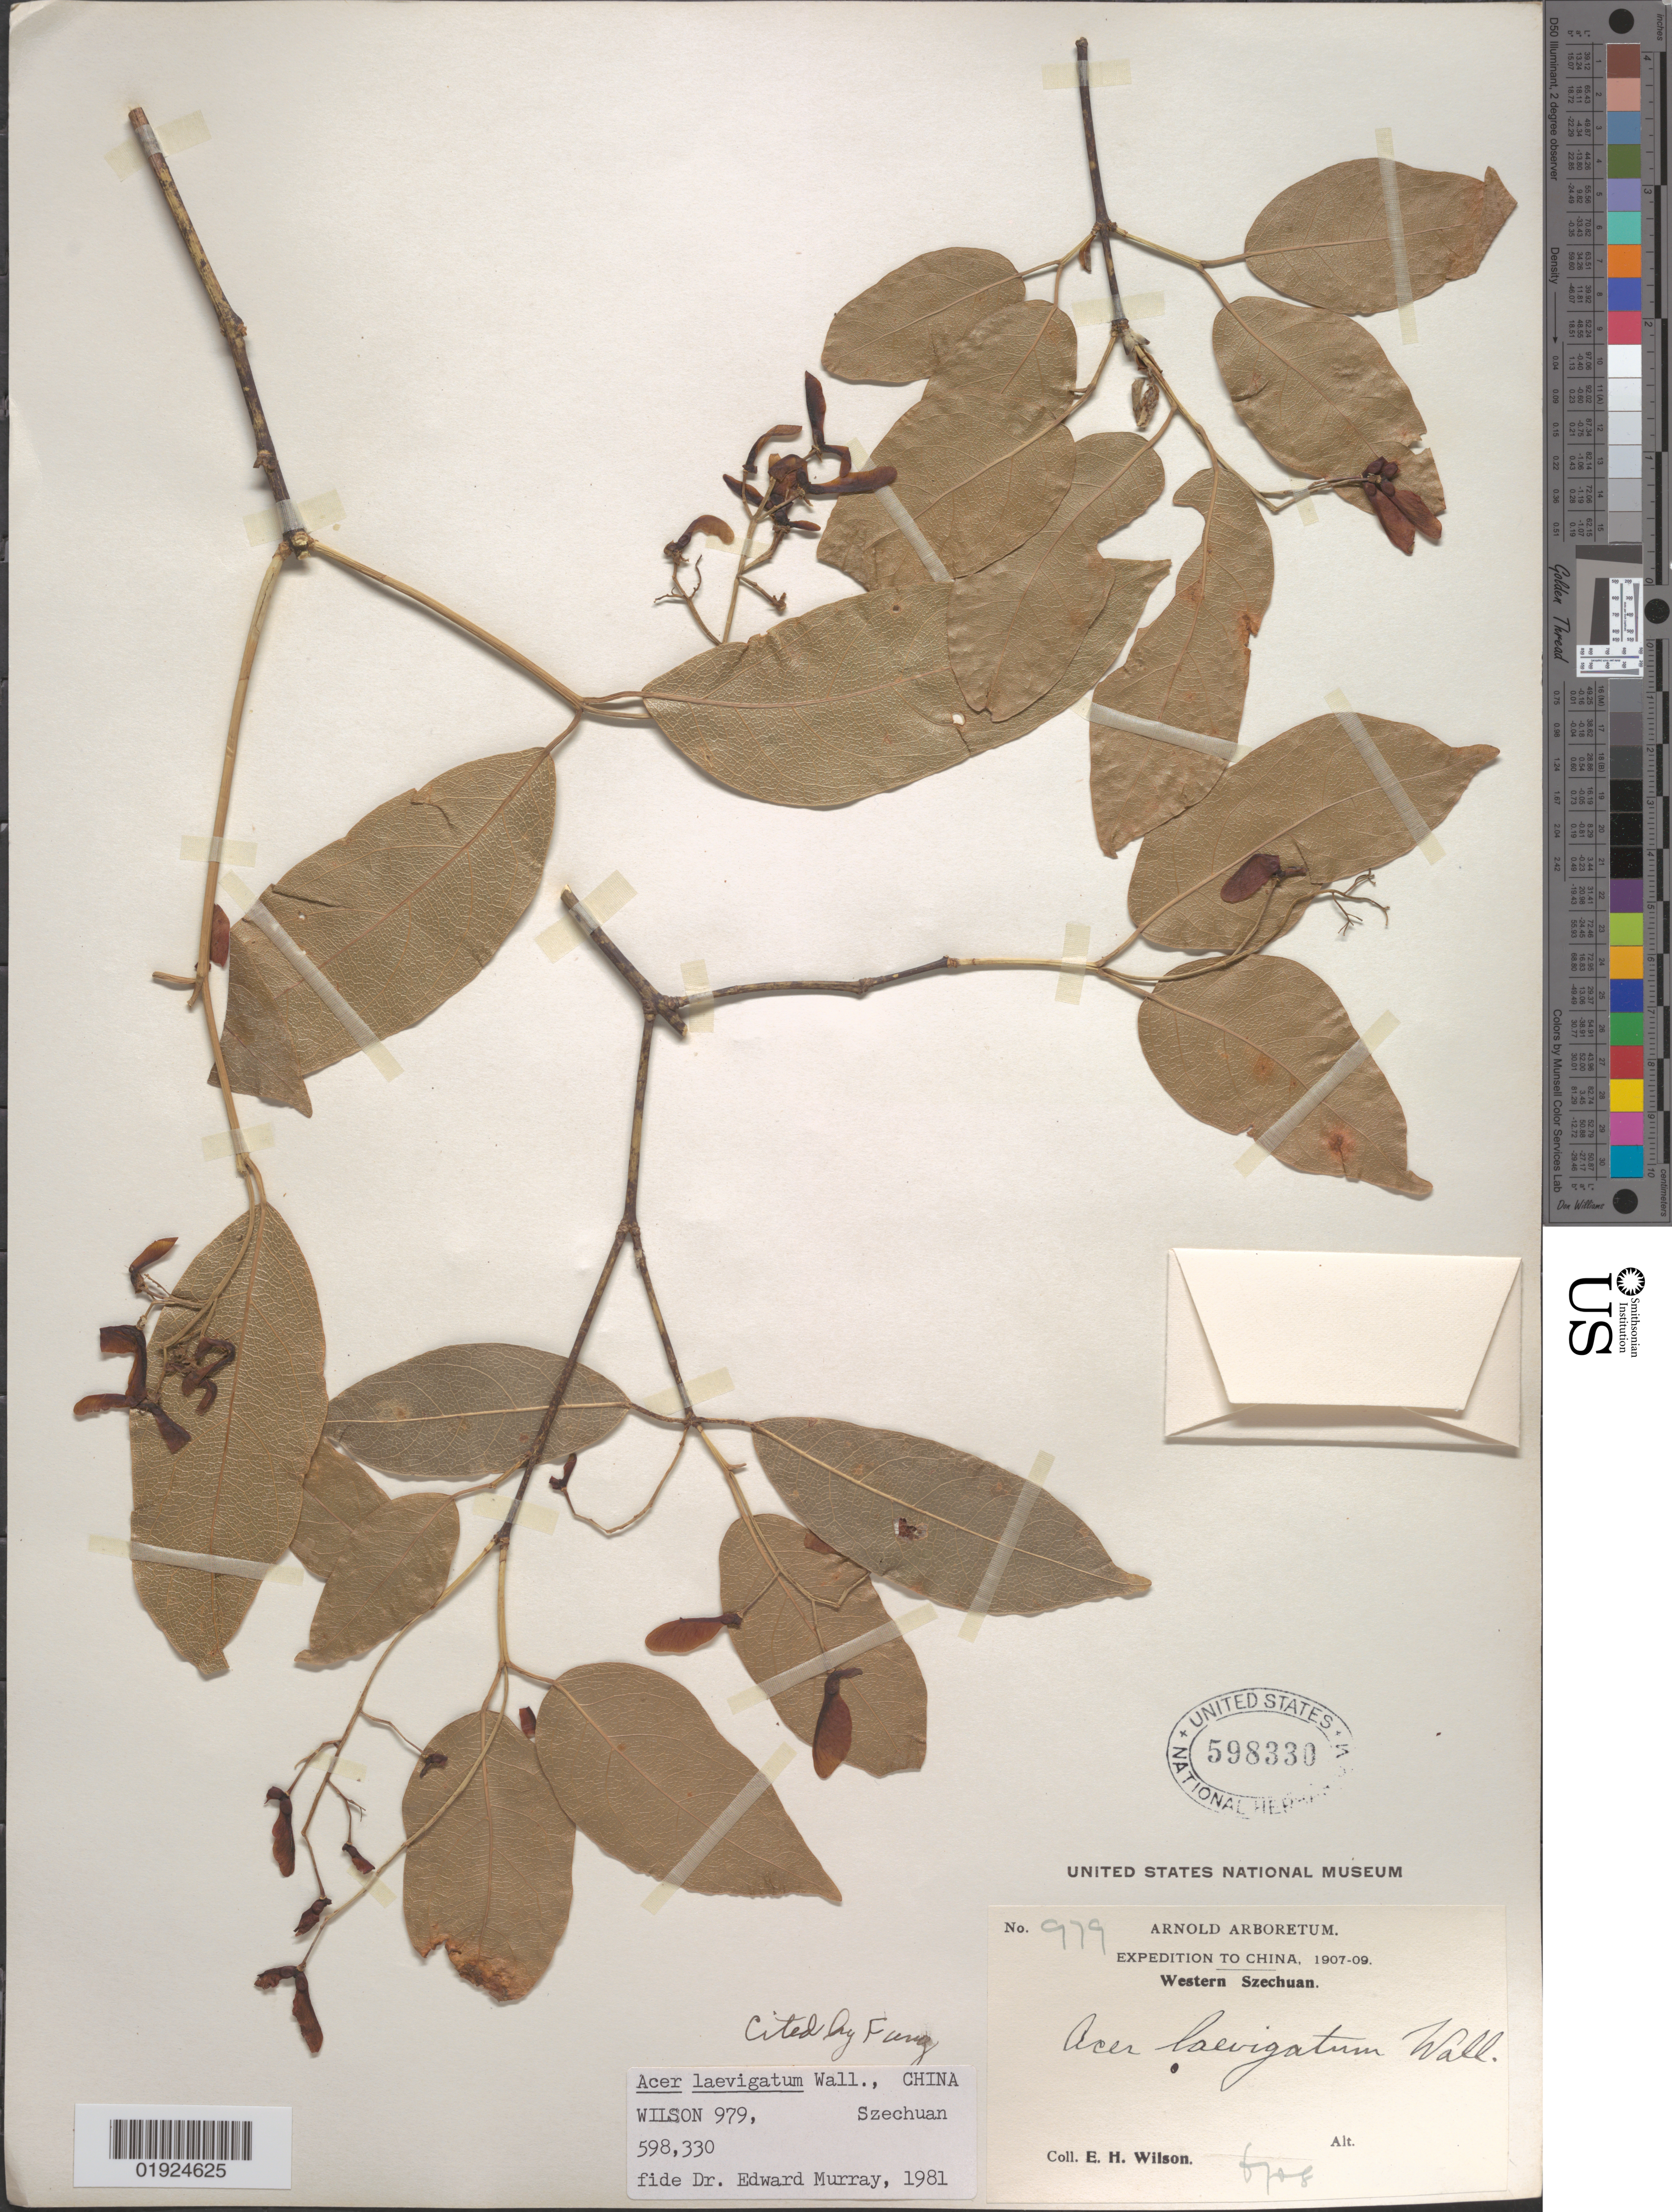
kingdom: Plantae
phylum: Tracheophyta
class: Magnoliopsida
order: Sapindales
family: Sapindaceae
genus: Acer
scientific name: Acer laevigatum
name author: Wall.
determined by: Murray, Edward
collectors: E. H. Wilson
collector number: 979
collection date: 1908-06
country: China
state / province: Sichuan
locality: Western Szechuan [Sichuan]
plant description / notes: Note: same collection number -- different dates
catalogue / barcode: US 598330